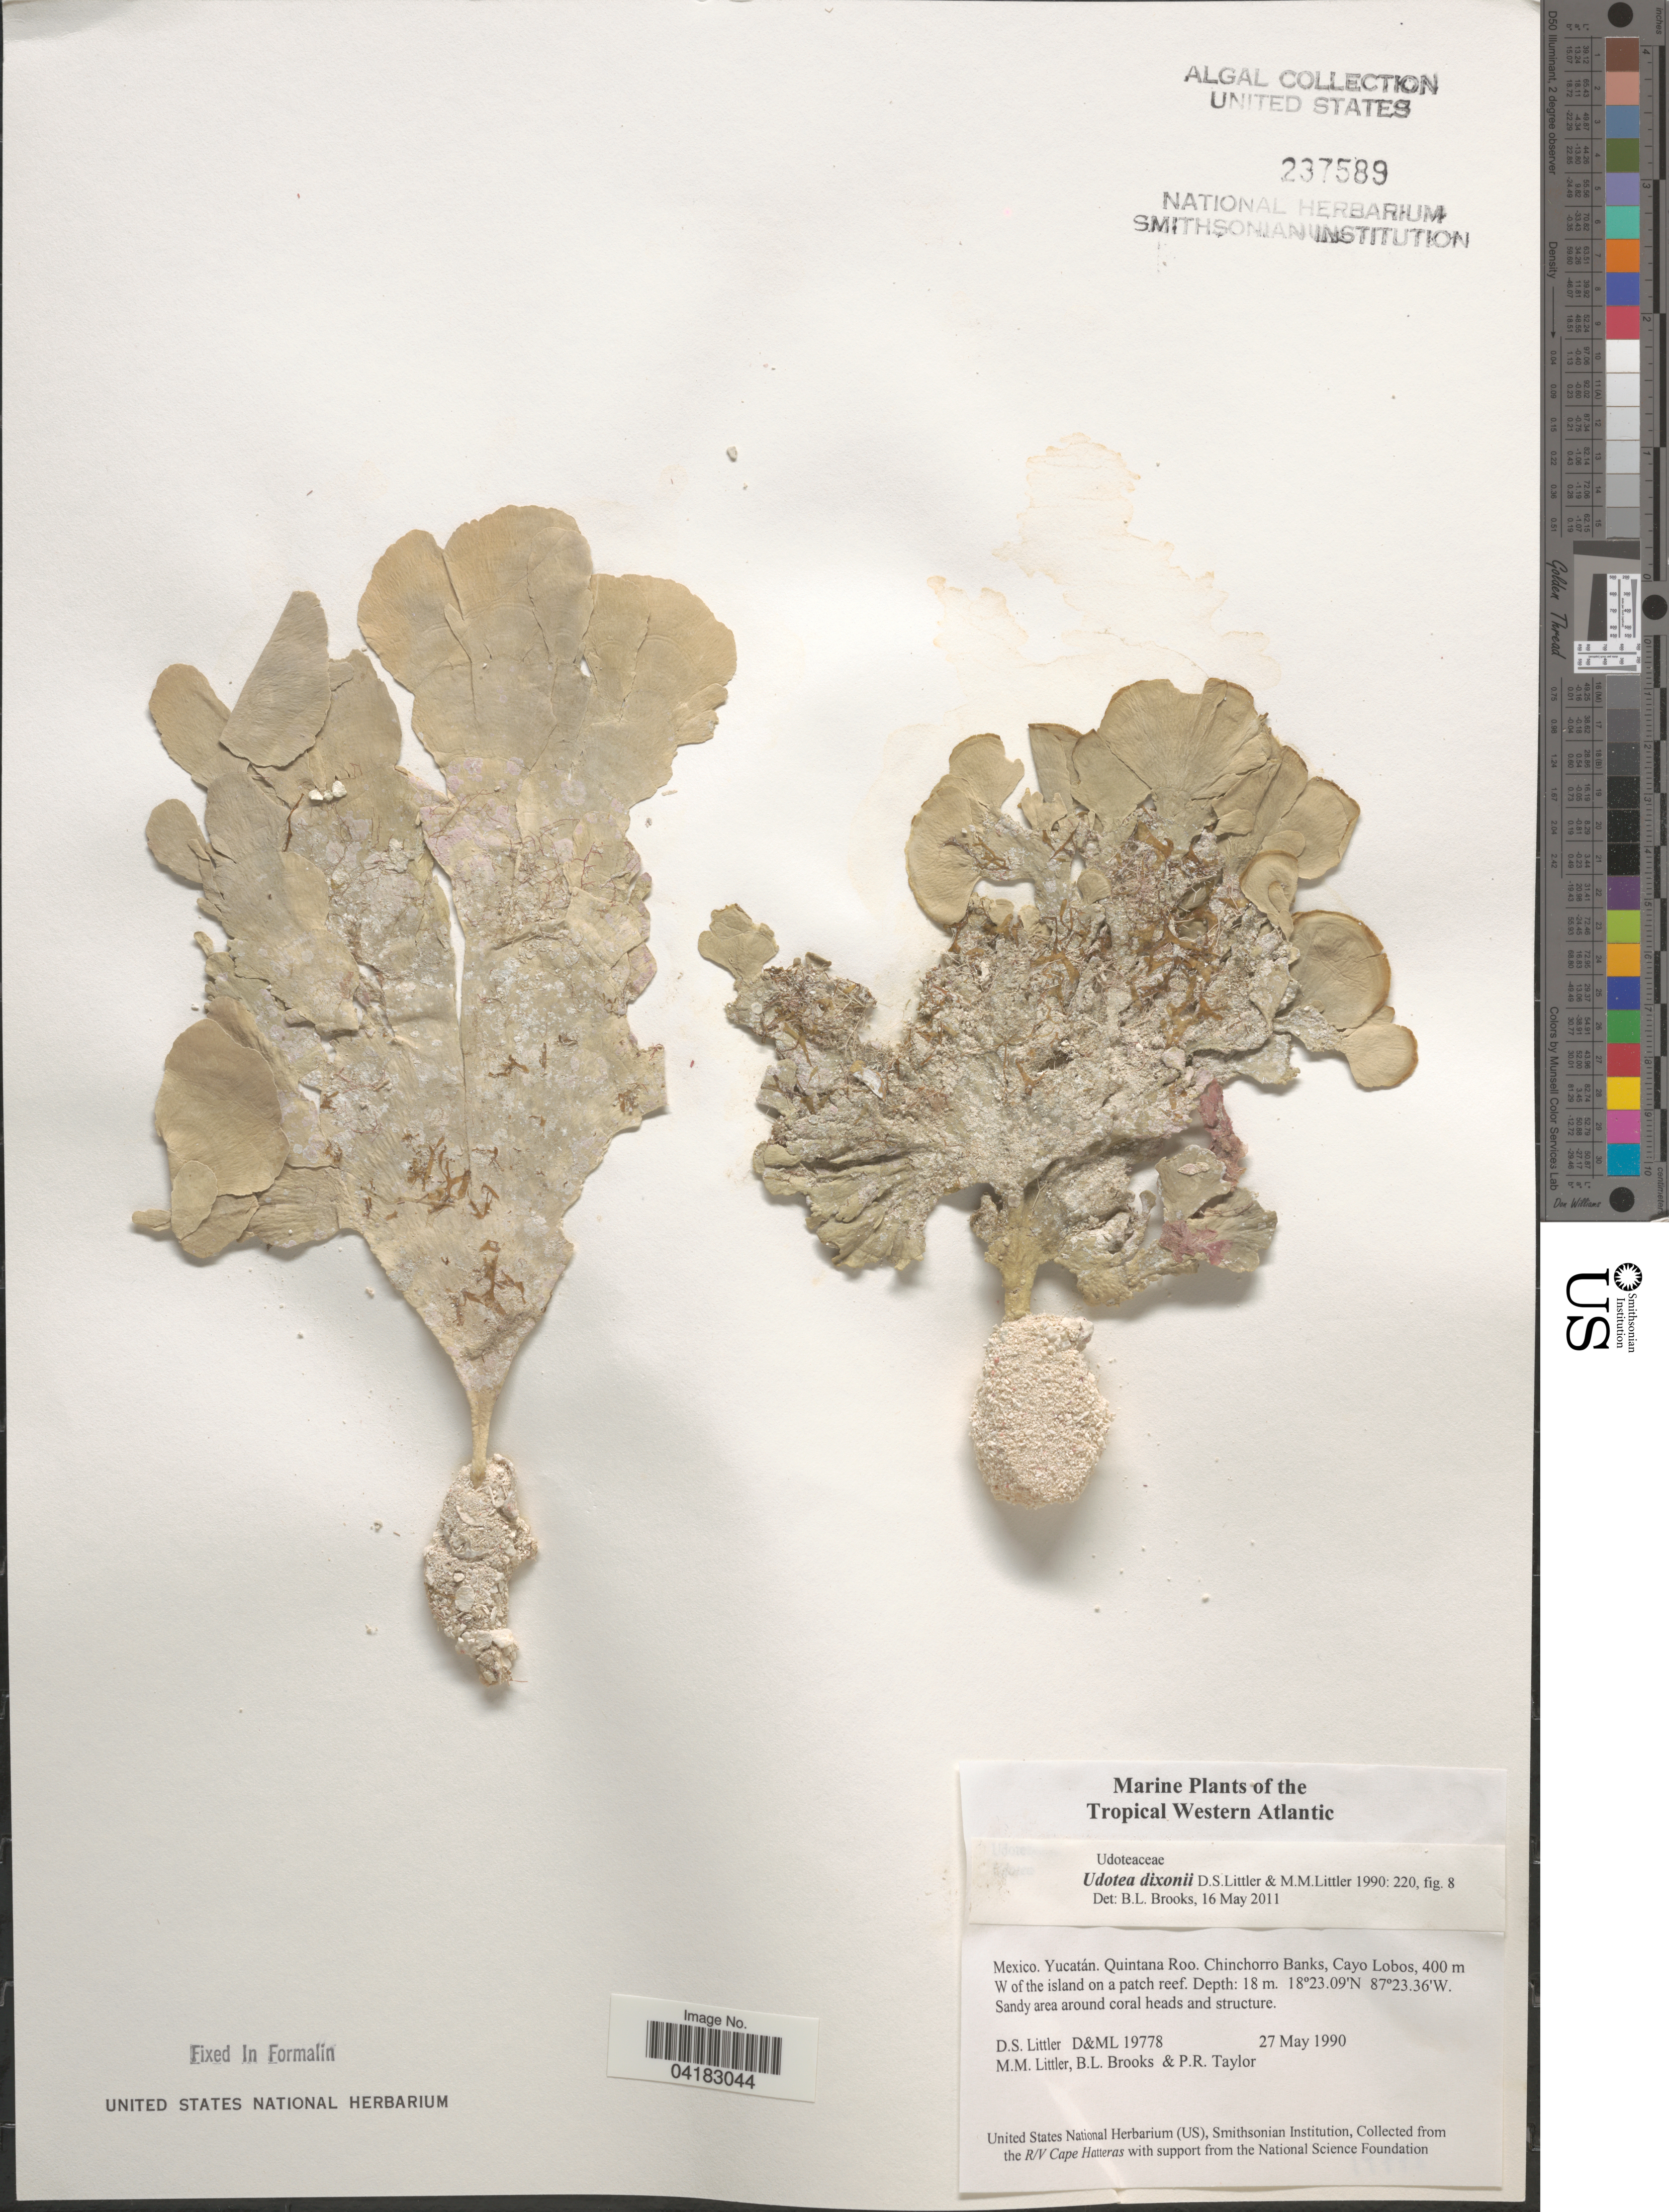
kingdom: Plantae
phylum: Chlorophyta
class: Ulvophyceae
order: Bryopsidales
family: Udoteaceae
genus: Udotea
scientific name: Udotea dixonii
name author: D.S. Littler & Littler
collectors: D. S. Littler, B. Brooks & P. R. Taylor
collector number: D&ML19778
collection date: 1990-05-27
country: Mexico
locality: Tropical Western Atlantic. Yucatán. Quintana Roo. Chinchorro Bank. Cayo Lobos. W of the island on a patch reef.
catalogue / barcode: US 237589